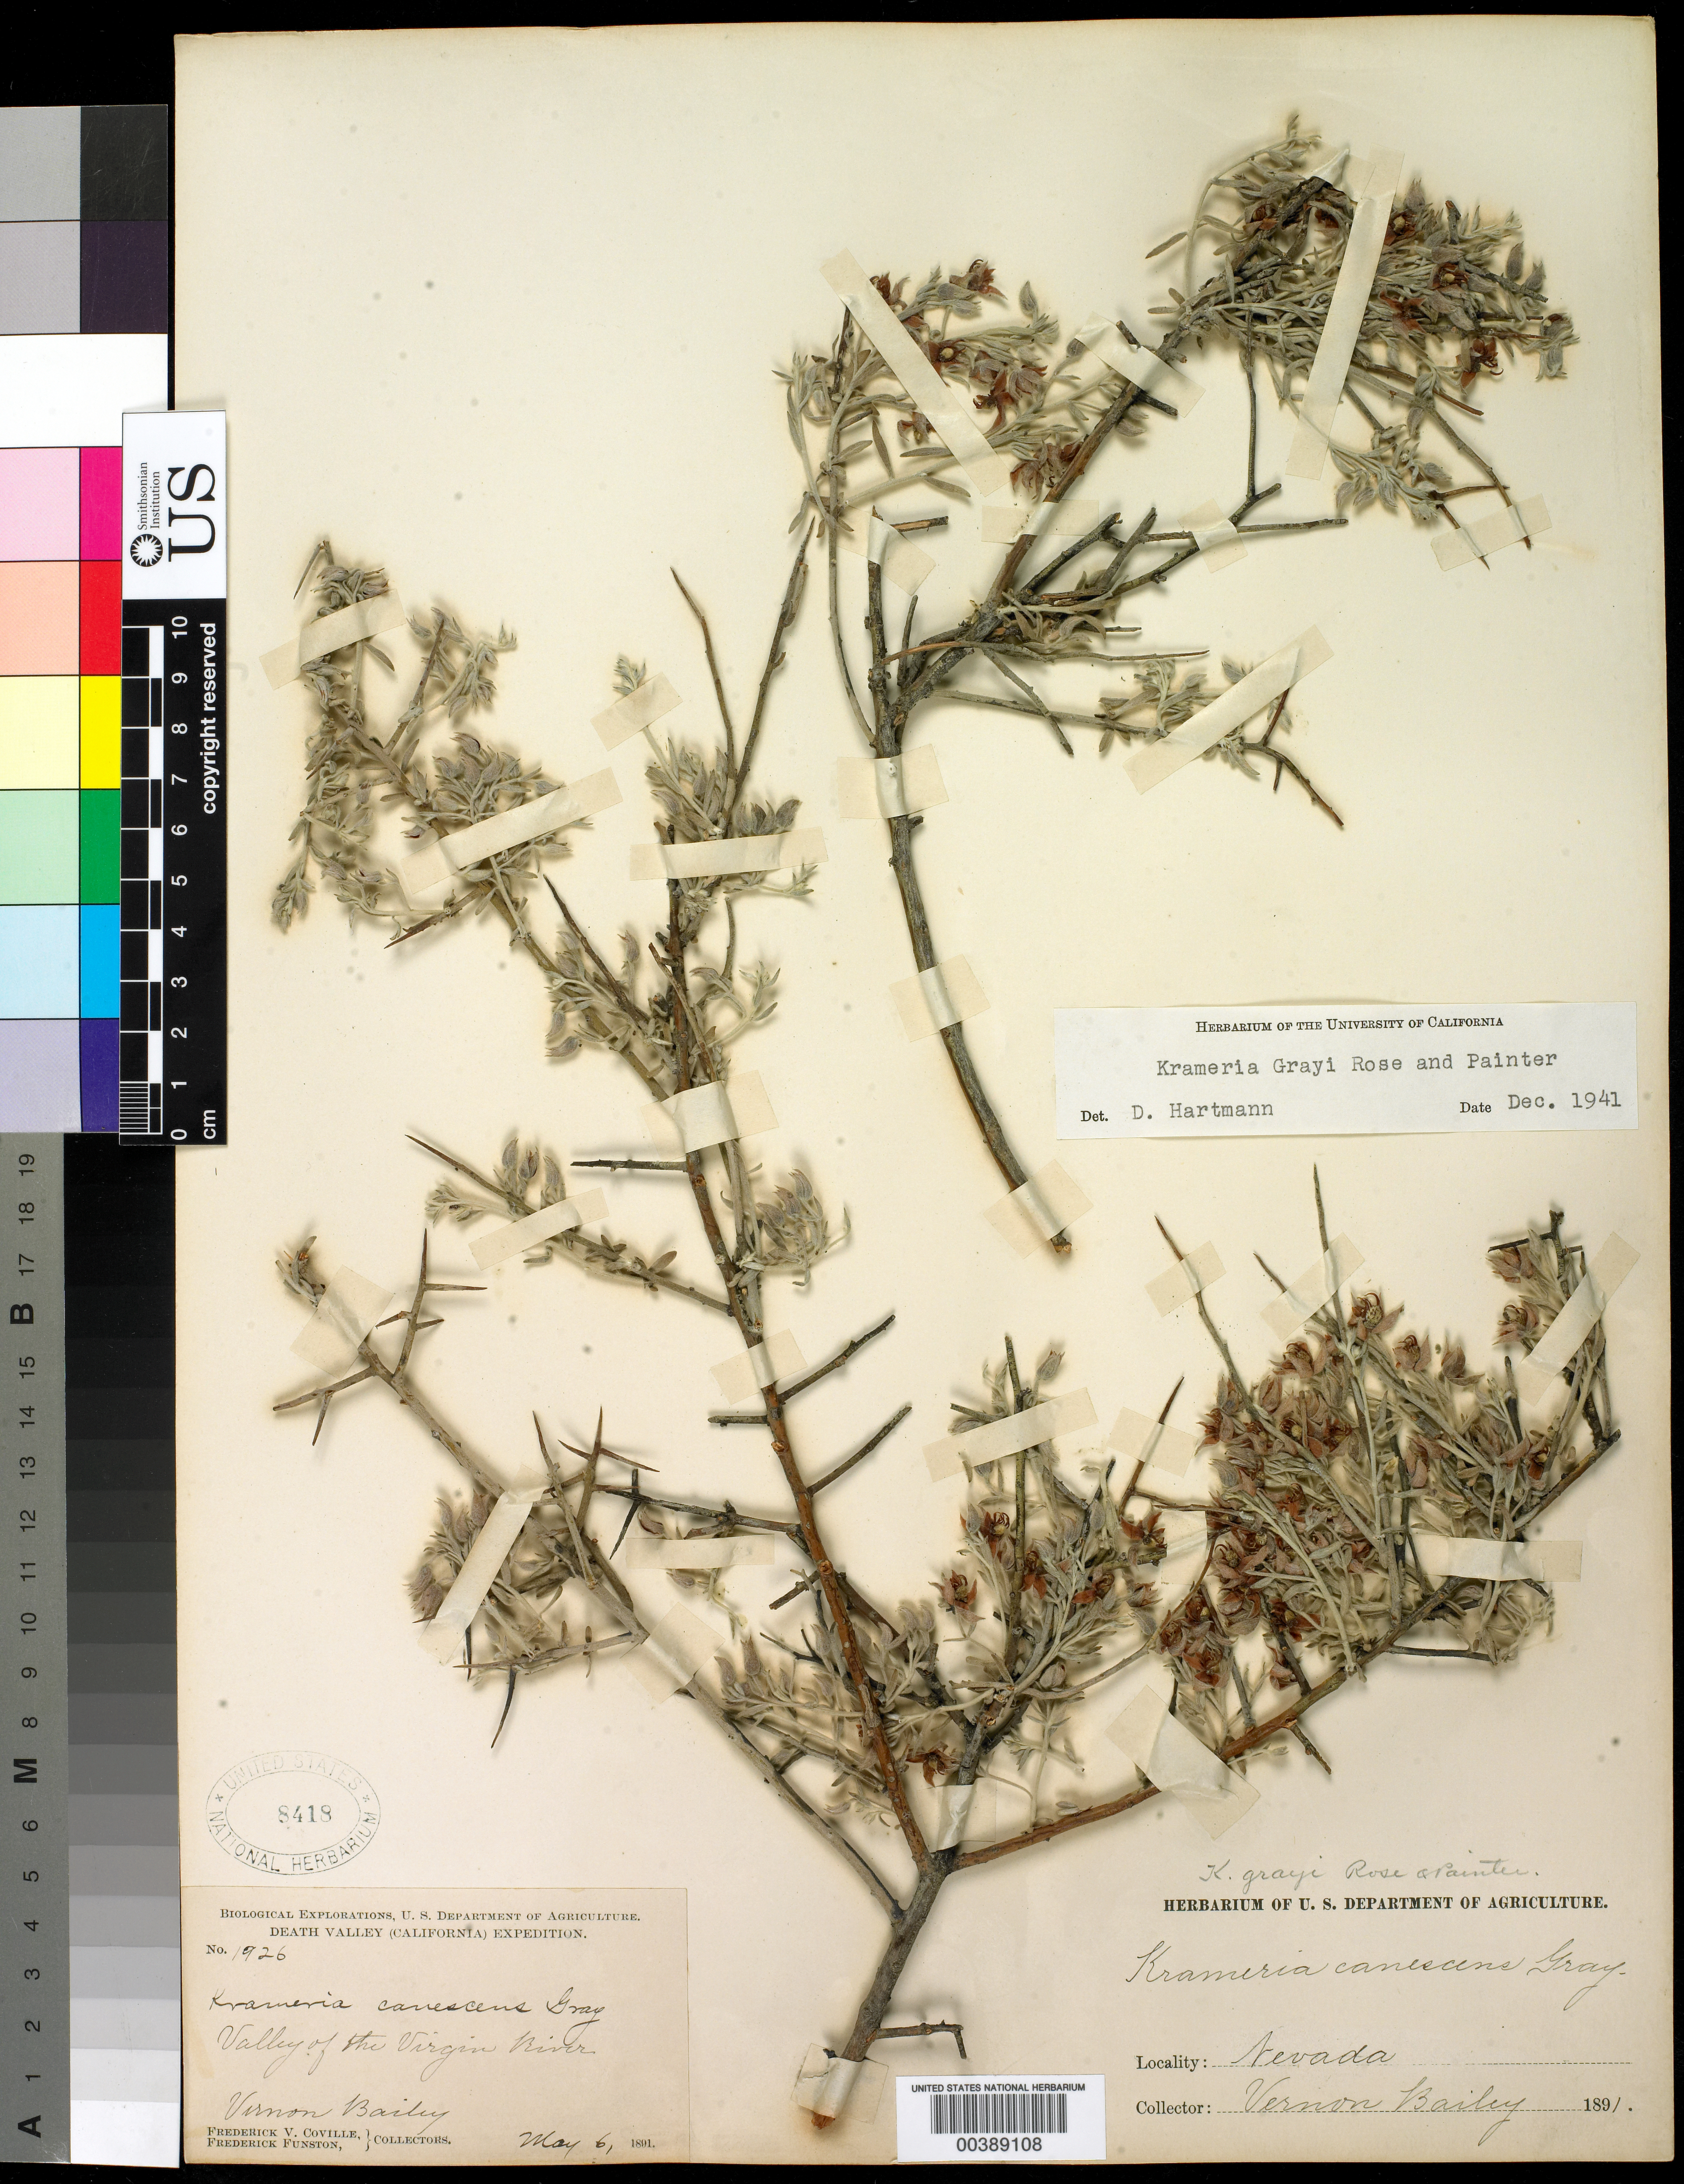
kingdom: Plantae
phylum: Tracheophyta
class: Magnoliopsida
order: Zygophyllales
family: Krameriaceae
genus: Krameria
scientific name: Krameria grayi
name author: Rose & J.H. Painter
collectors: F. V. Coville, F. Funston & V. O. Bailey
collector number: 1926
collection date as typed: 06 May 1891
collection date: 1891-05-06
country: United States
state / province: Nevada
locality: Valley of the virgin river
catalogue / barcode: US 8418